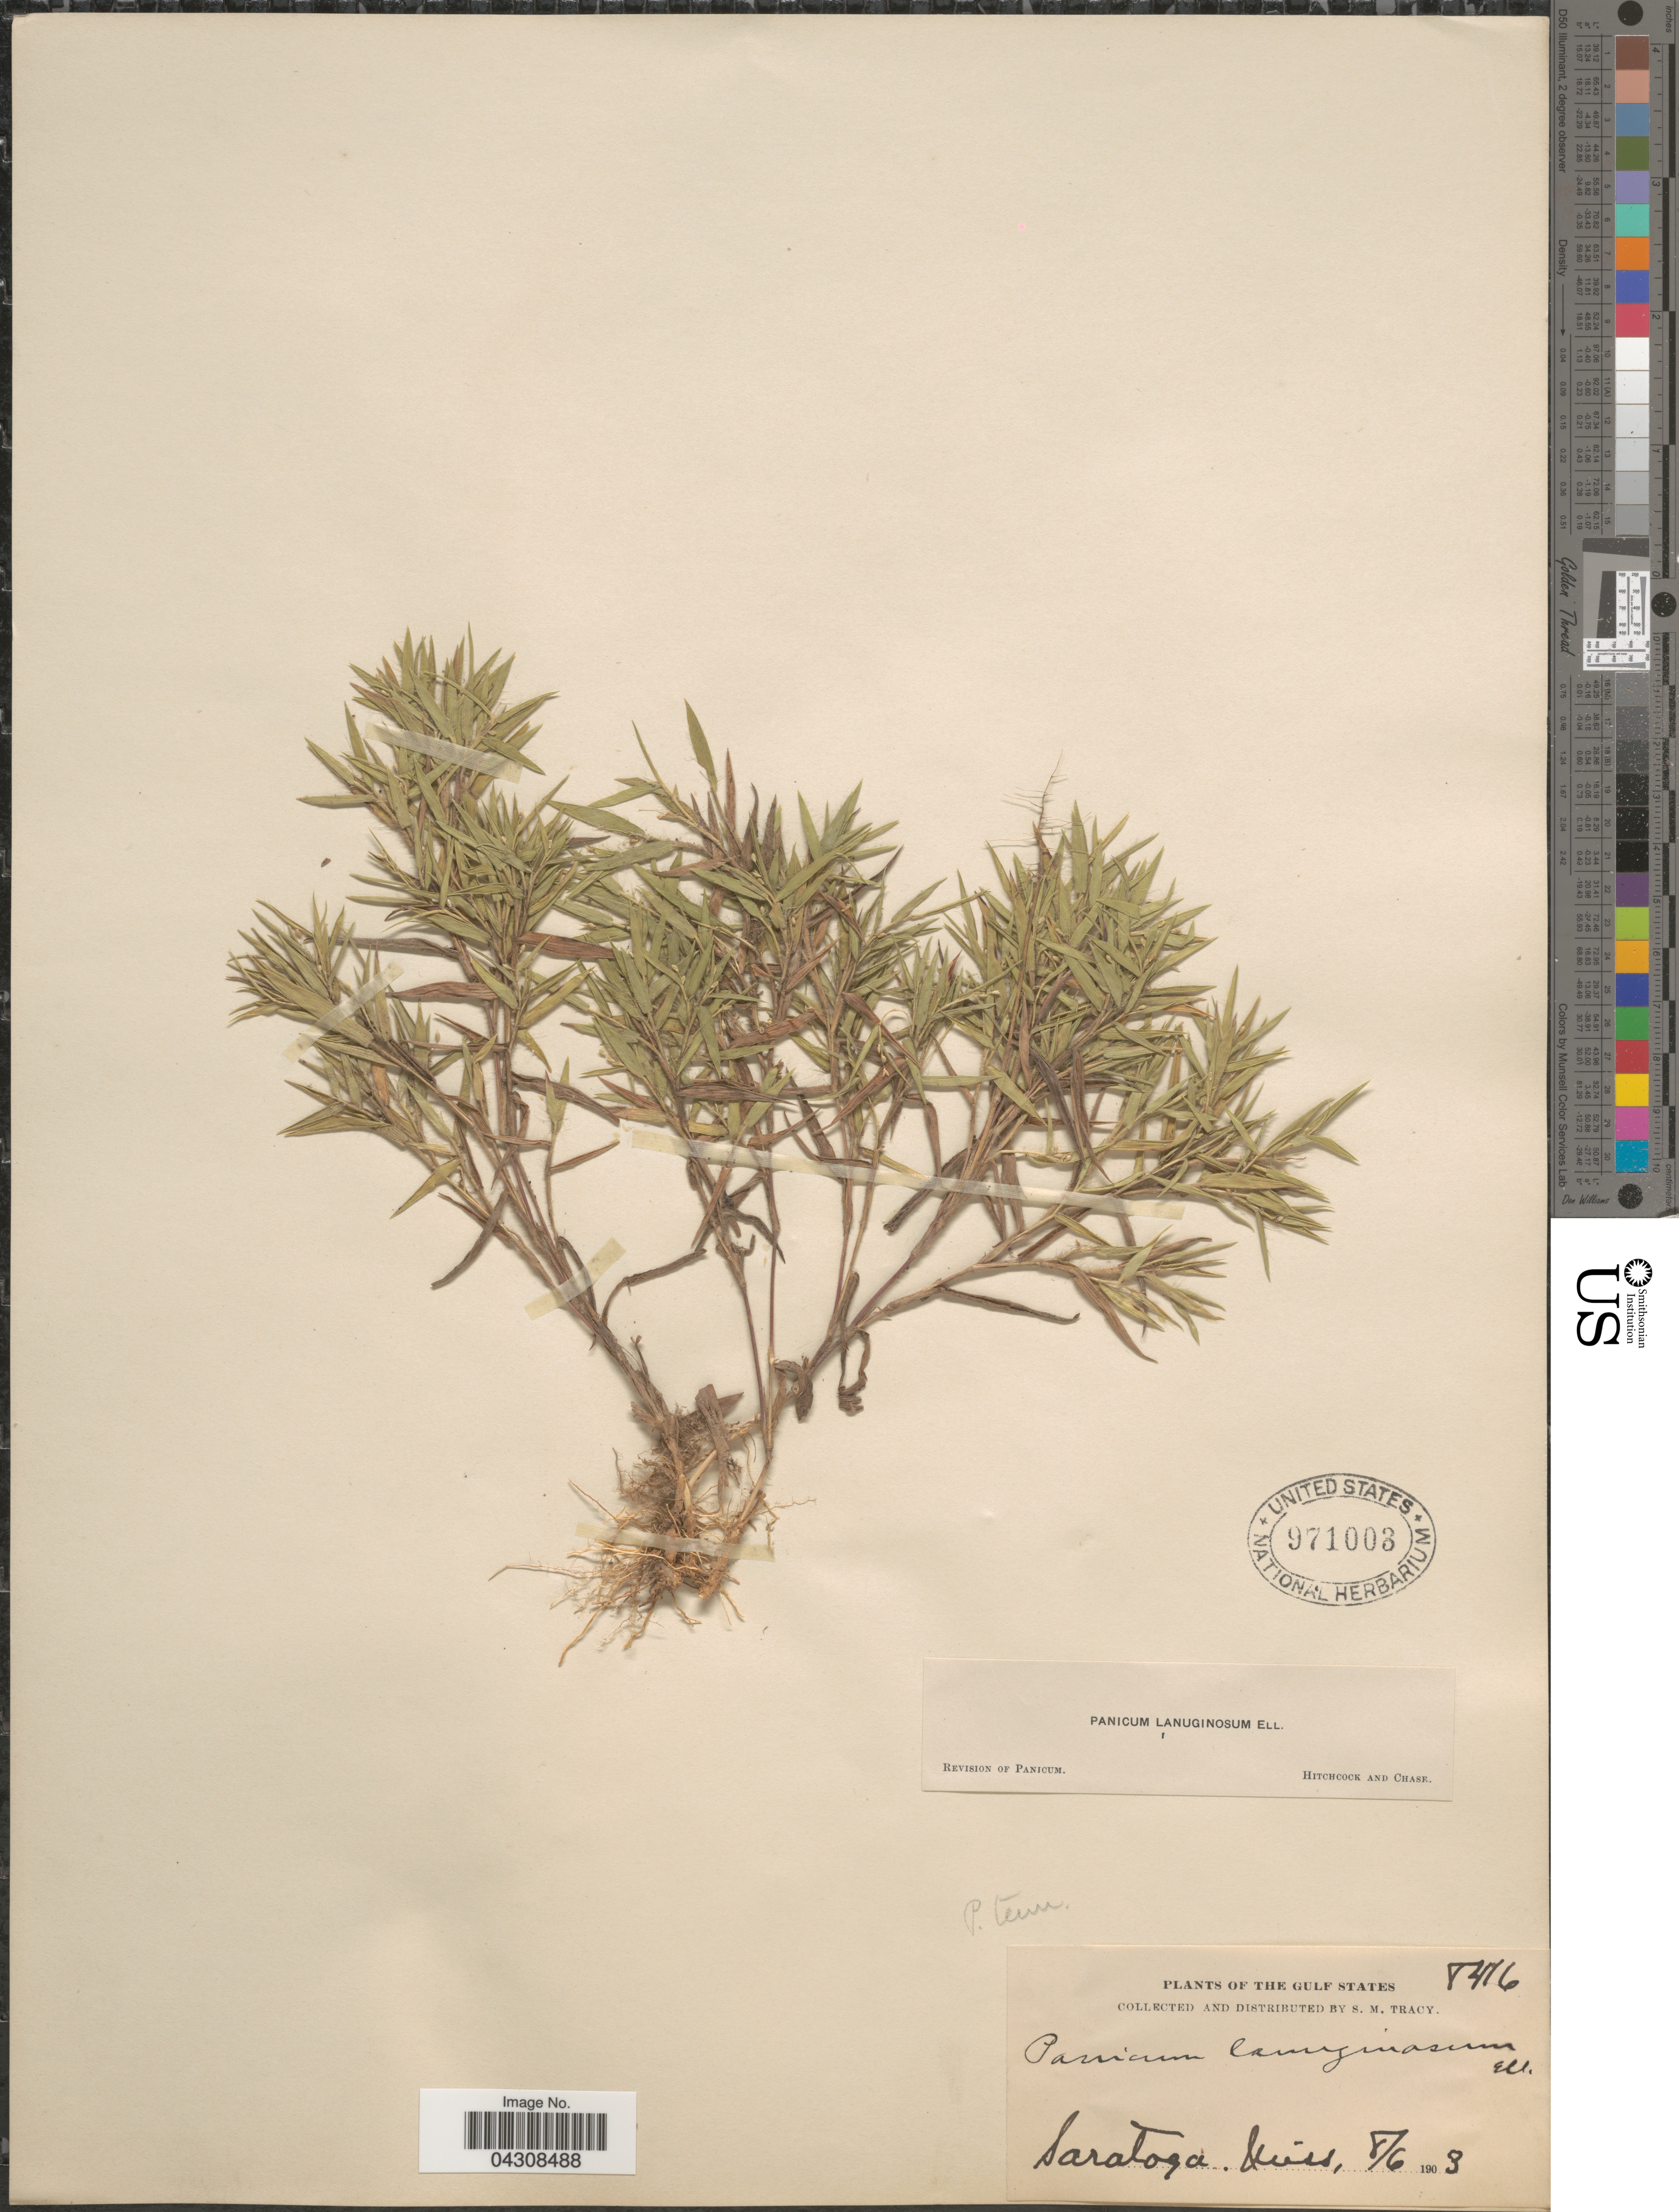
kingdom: Plantae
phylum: Tracheophyta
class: Liliopsida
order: Poales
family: Poaceae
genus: Dichanthelium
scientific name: Dichanthelium acuminatum var. acuminatum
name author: (Sw.) Gould & C.A. Clark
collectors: S. M. Tracy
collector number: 8416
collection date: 1903-08-06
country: United States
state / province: Mississippi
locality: Gulf States. Saratoga.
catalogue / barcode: US 971003